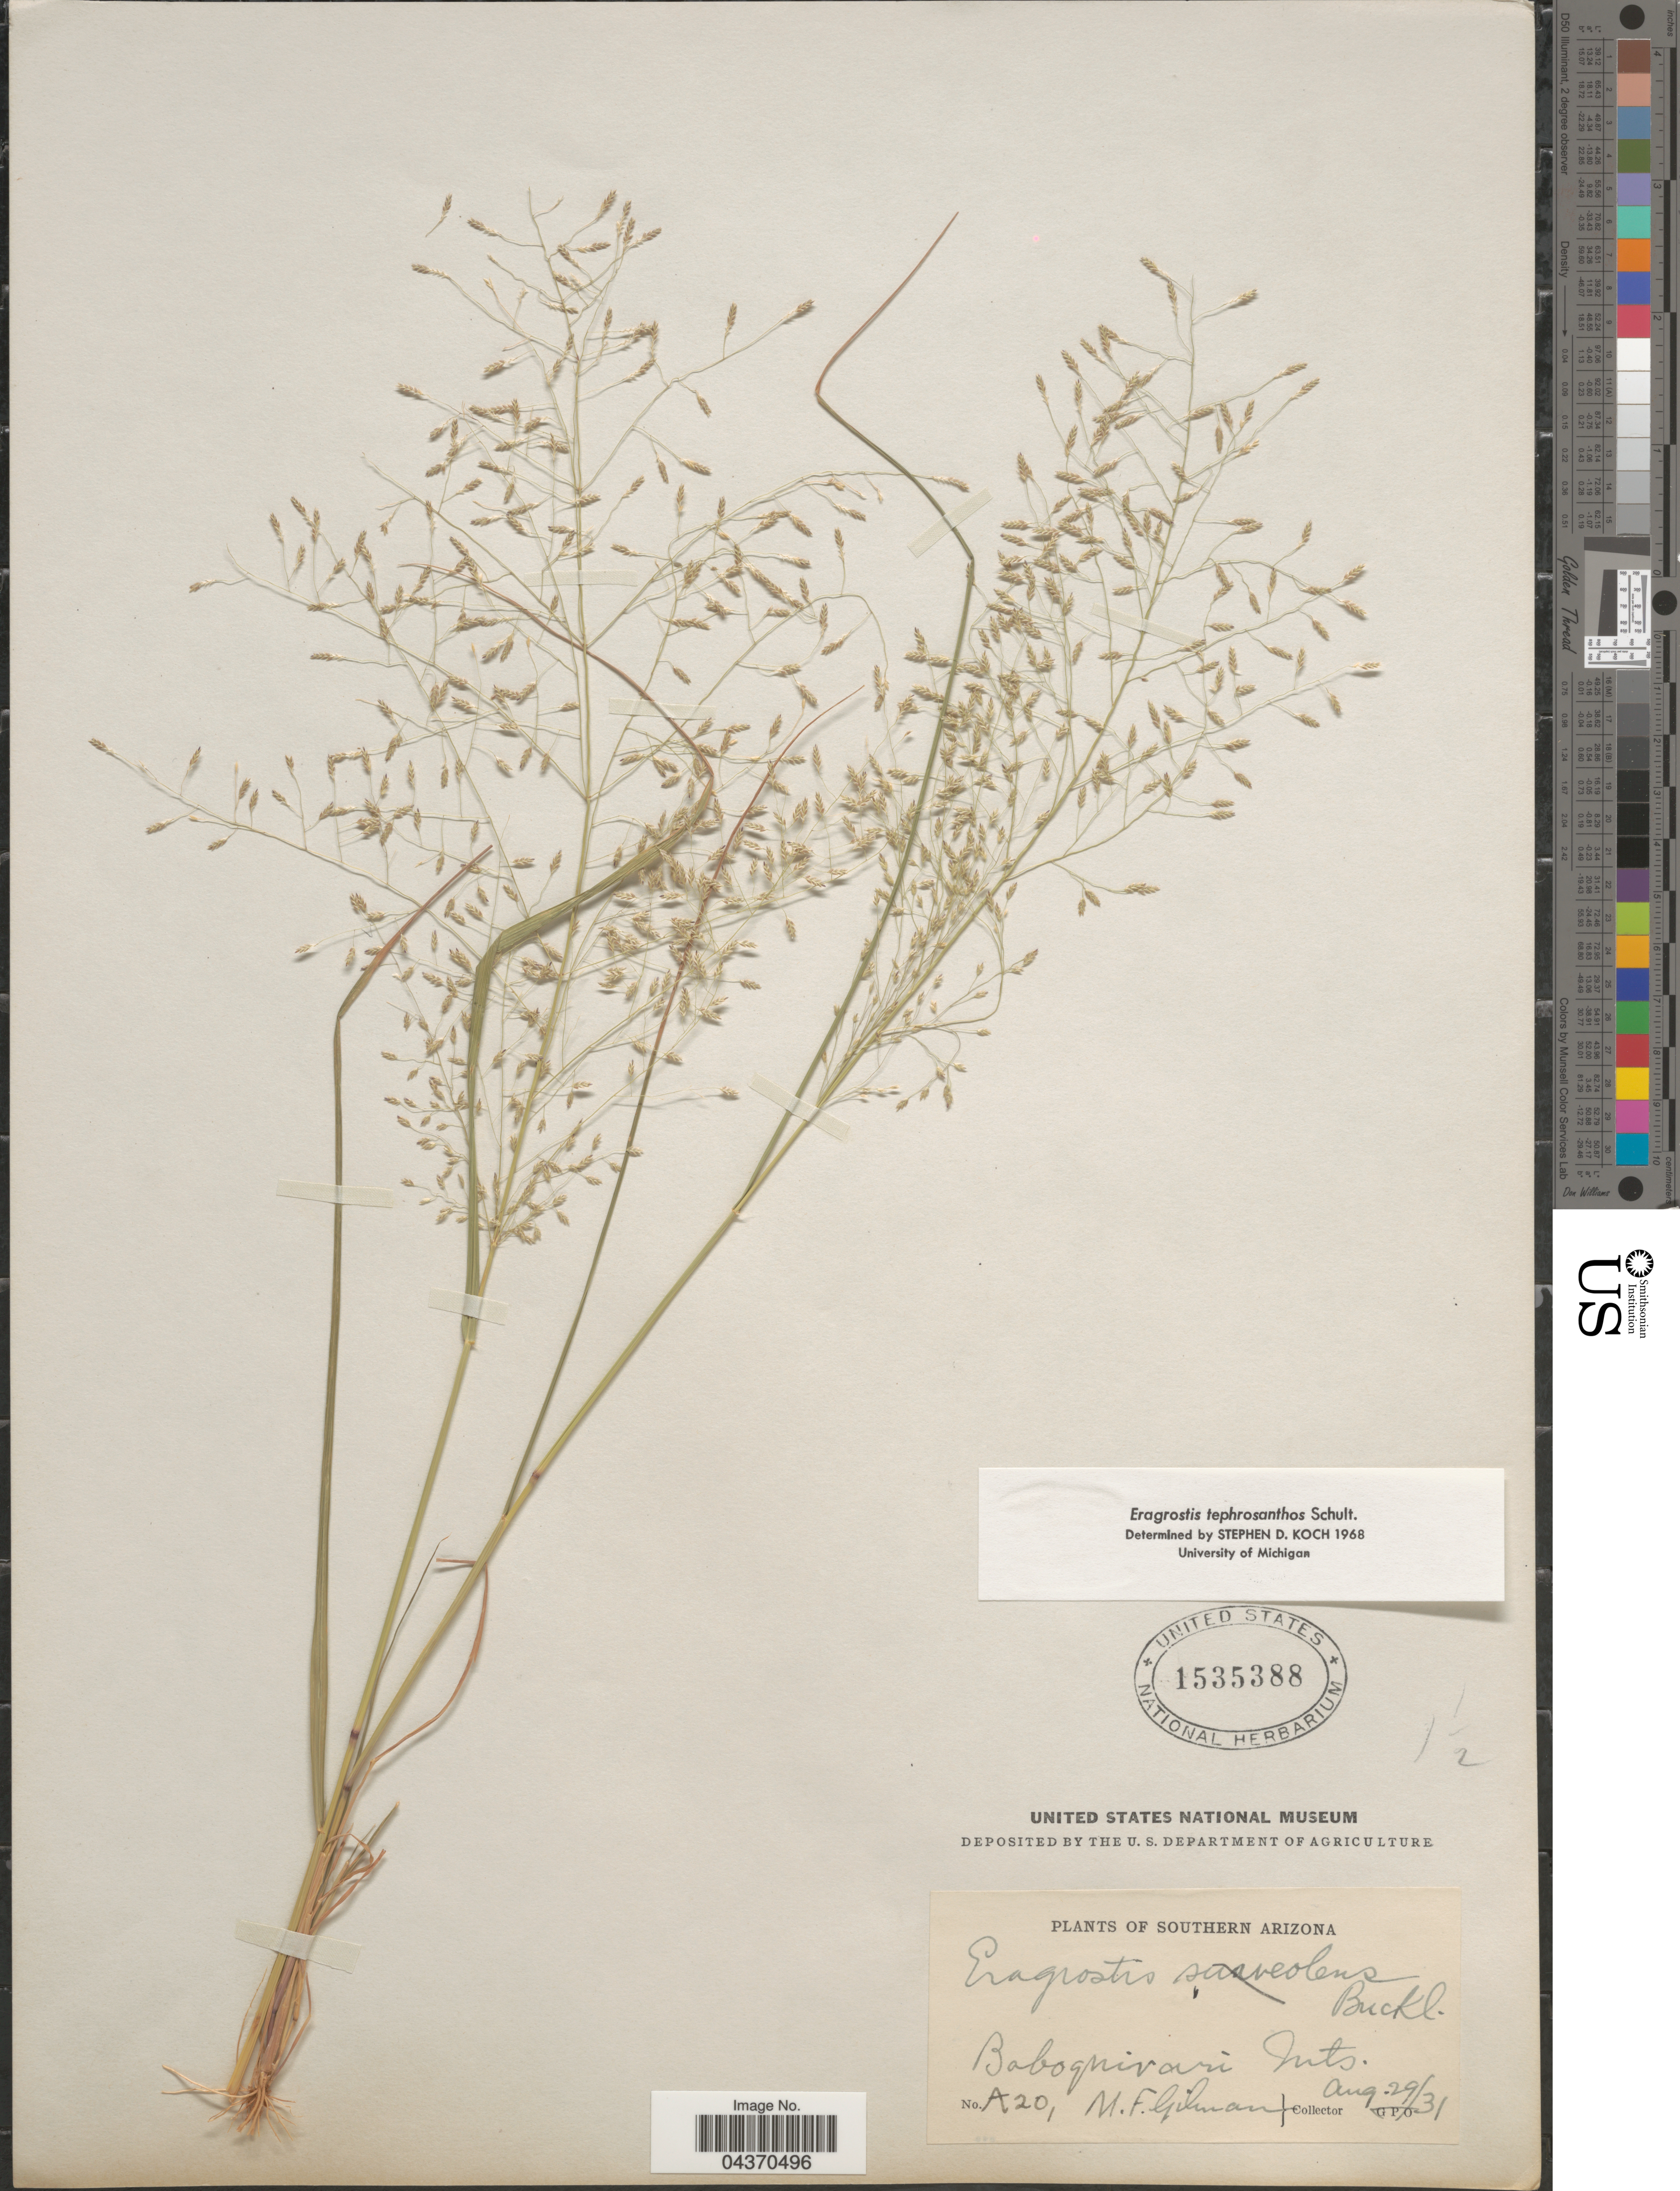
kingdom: Plantae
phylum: Tracheophyta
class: Liliopsida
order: Poales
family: Poaceae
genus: Eragrostis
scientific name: Eragrostis pectinacea var. miserrima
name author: (E. Fourn.) Reeder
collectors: M. F. Gilman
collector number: A20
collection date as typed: Transcribed d/m/y: 29/8/31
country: United States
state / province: Arizona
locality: Southern Arizona. Baboquivari Mts.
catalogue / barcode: US 1535388